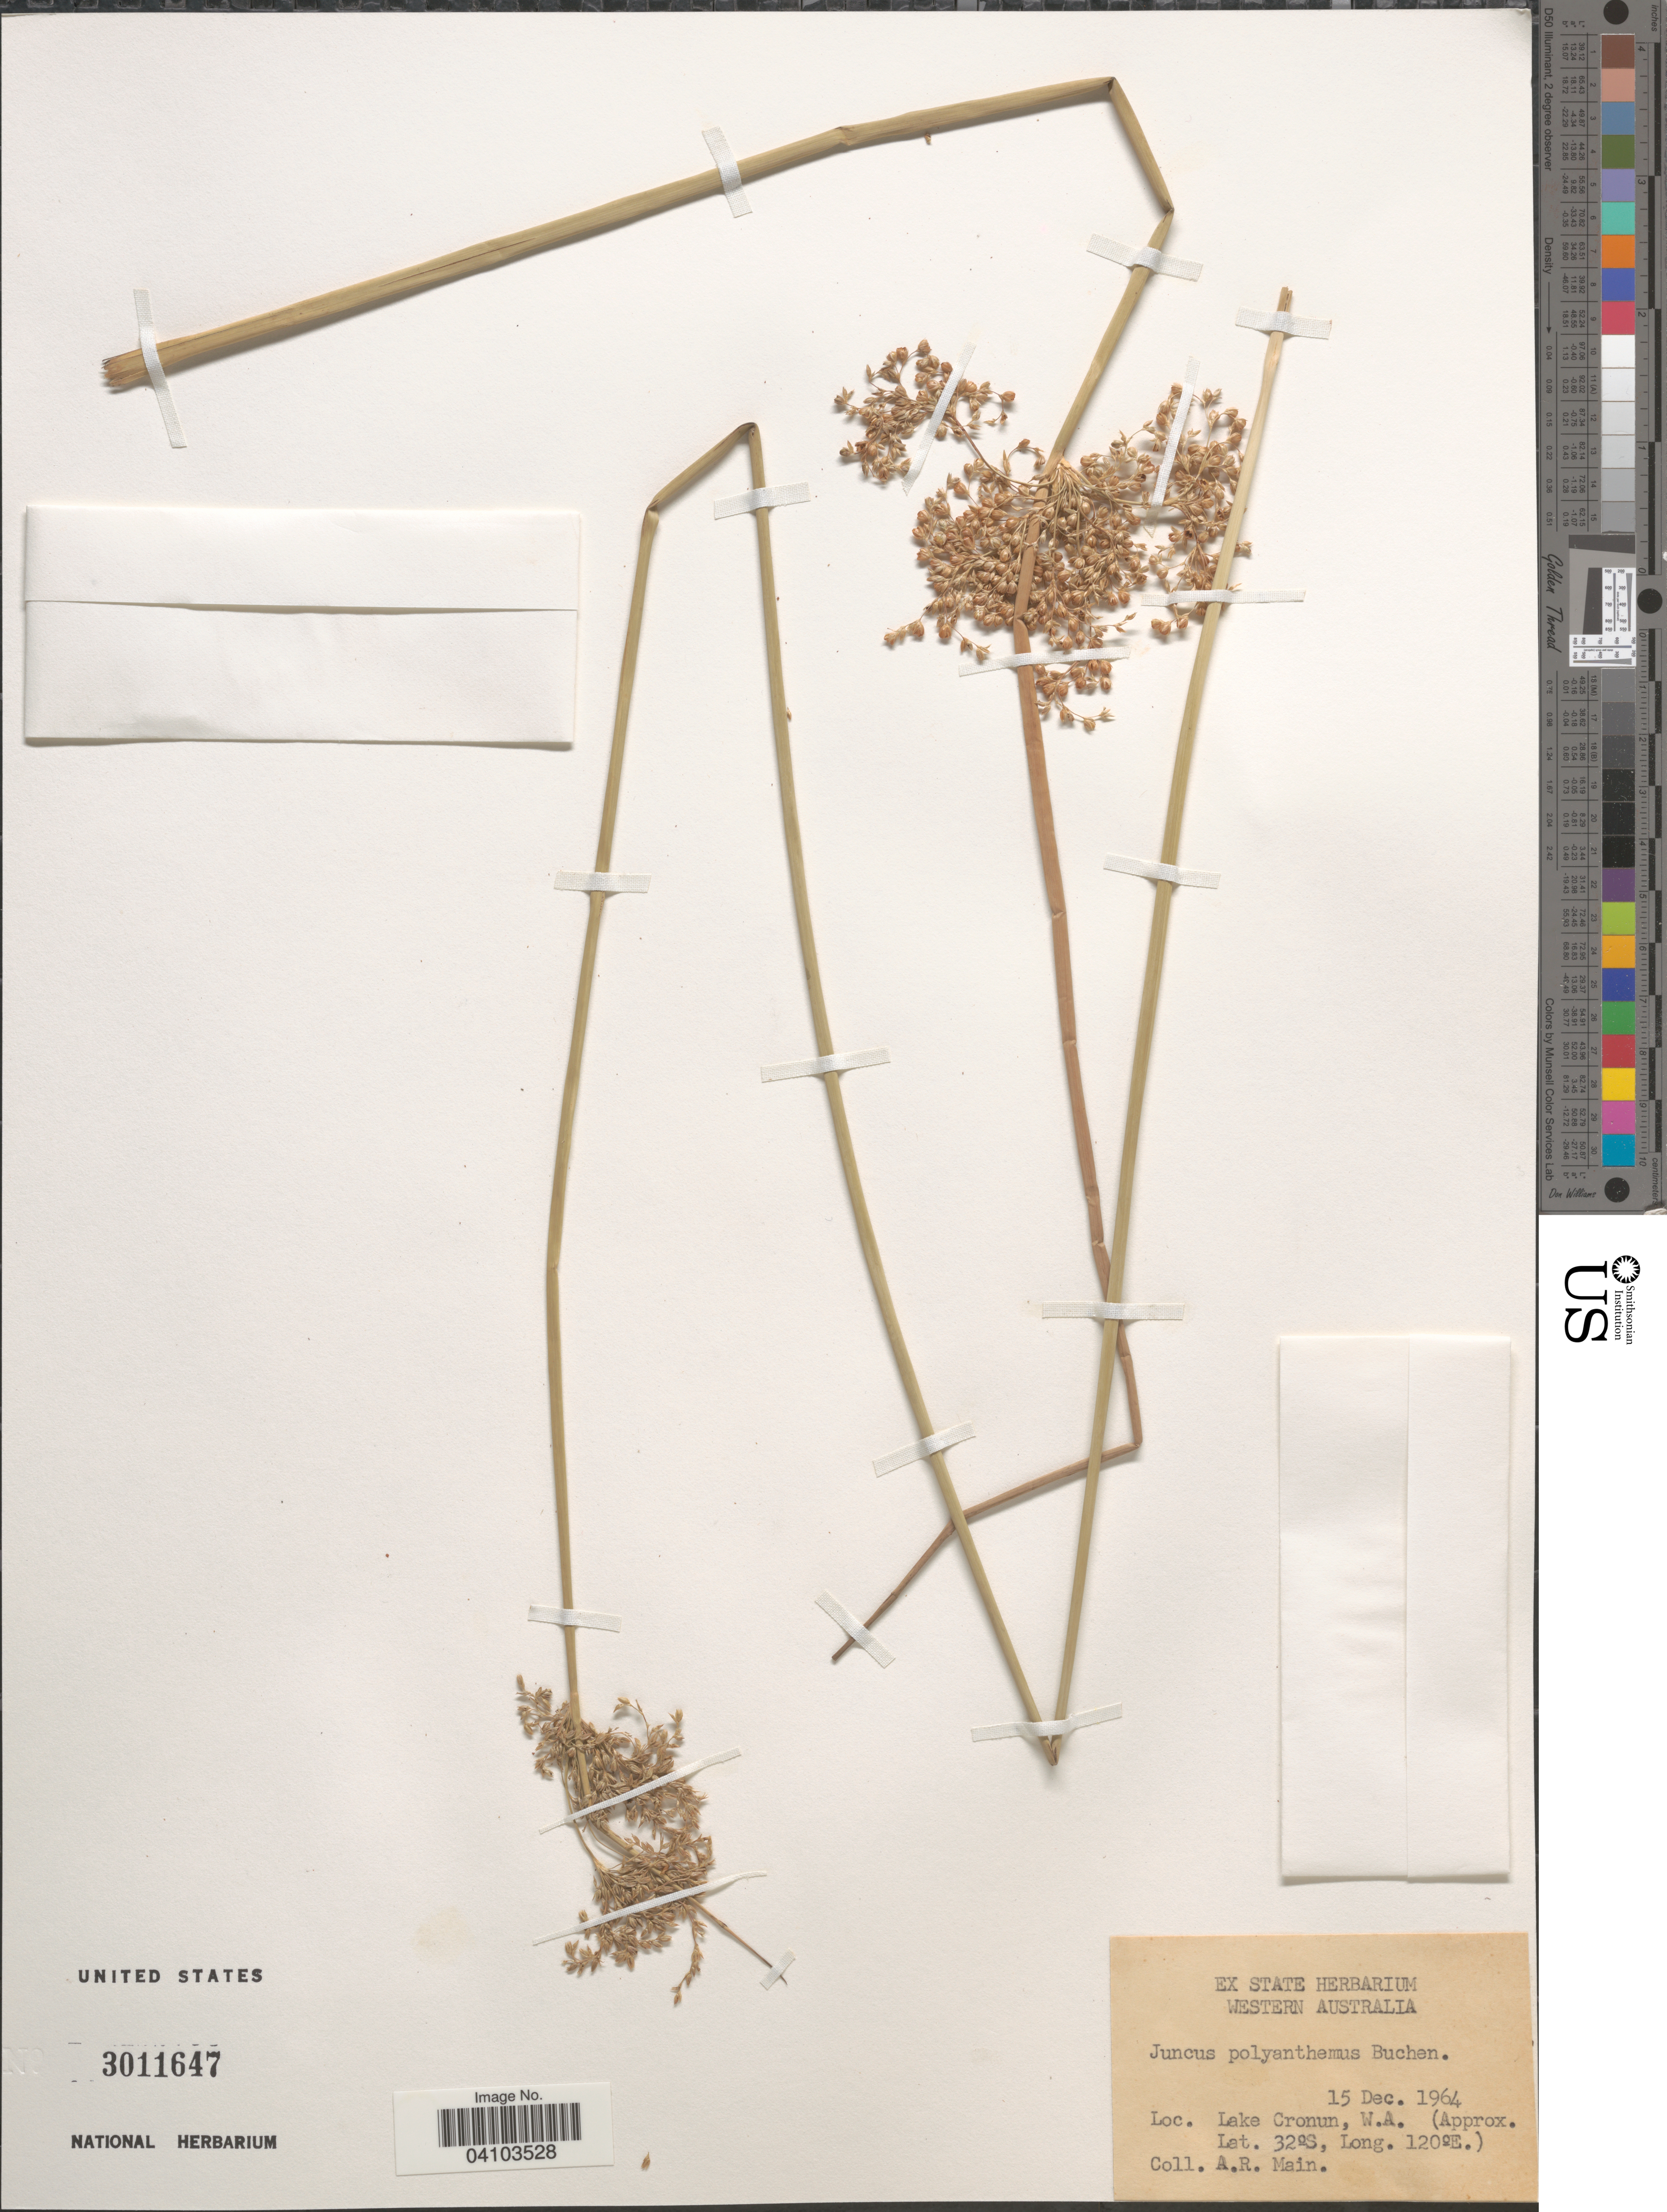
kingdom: Plantae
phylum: Tracheophyta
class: Liliopsida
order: Poales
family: Juncaceae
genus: Juncus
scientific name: Juncus polyanthemos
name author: Buchenau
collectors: A. Main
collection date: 1964-12-15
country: Australia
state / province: Western Australia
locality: Lake Cronun.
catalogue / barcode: US 3011647